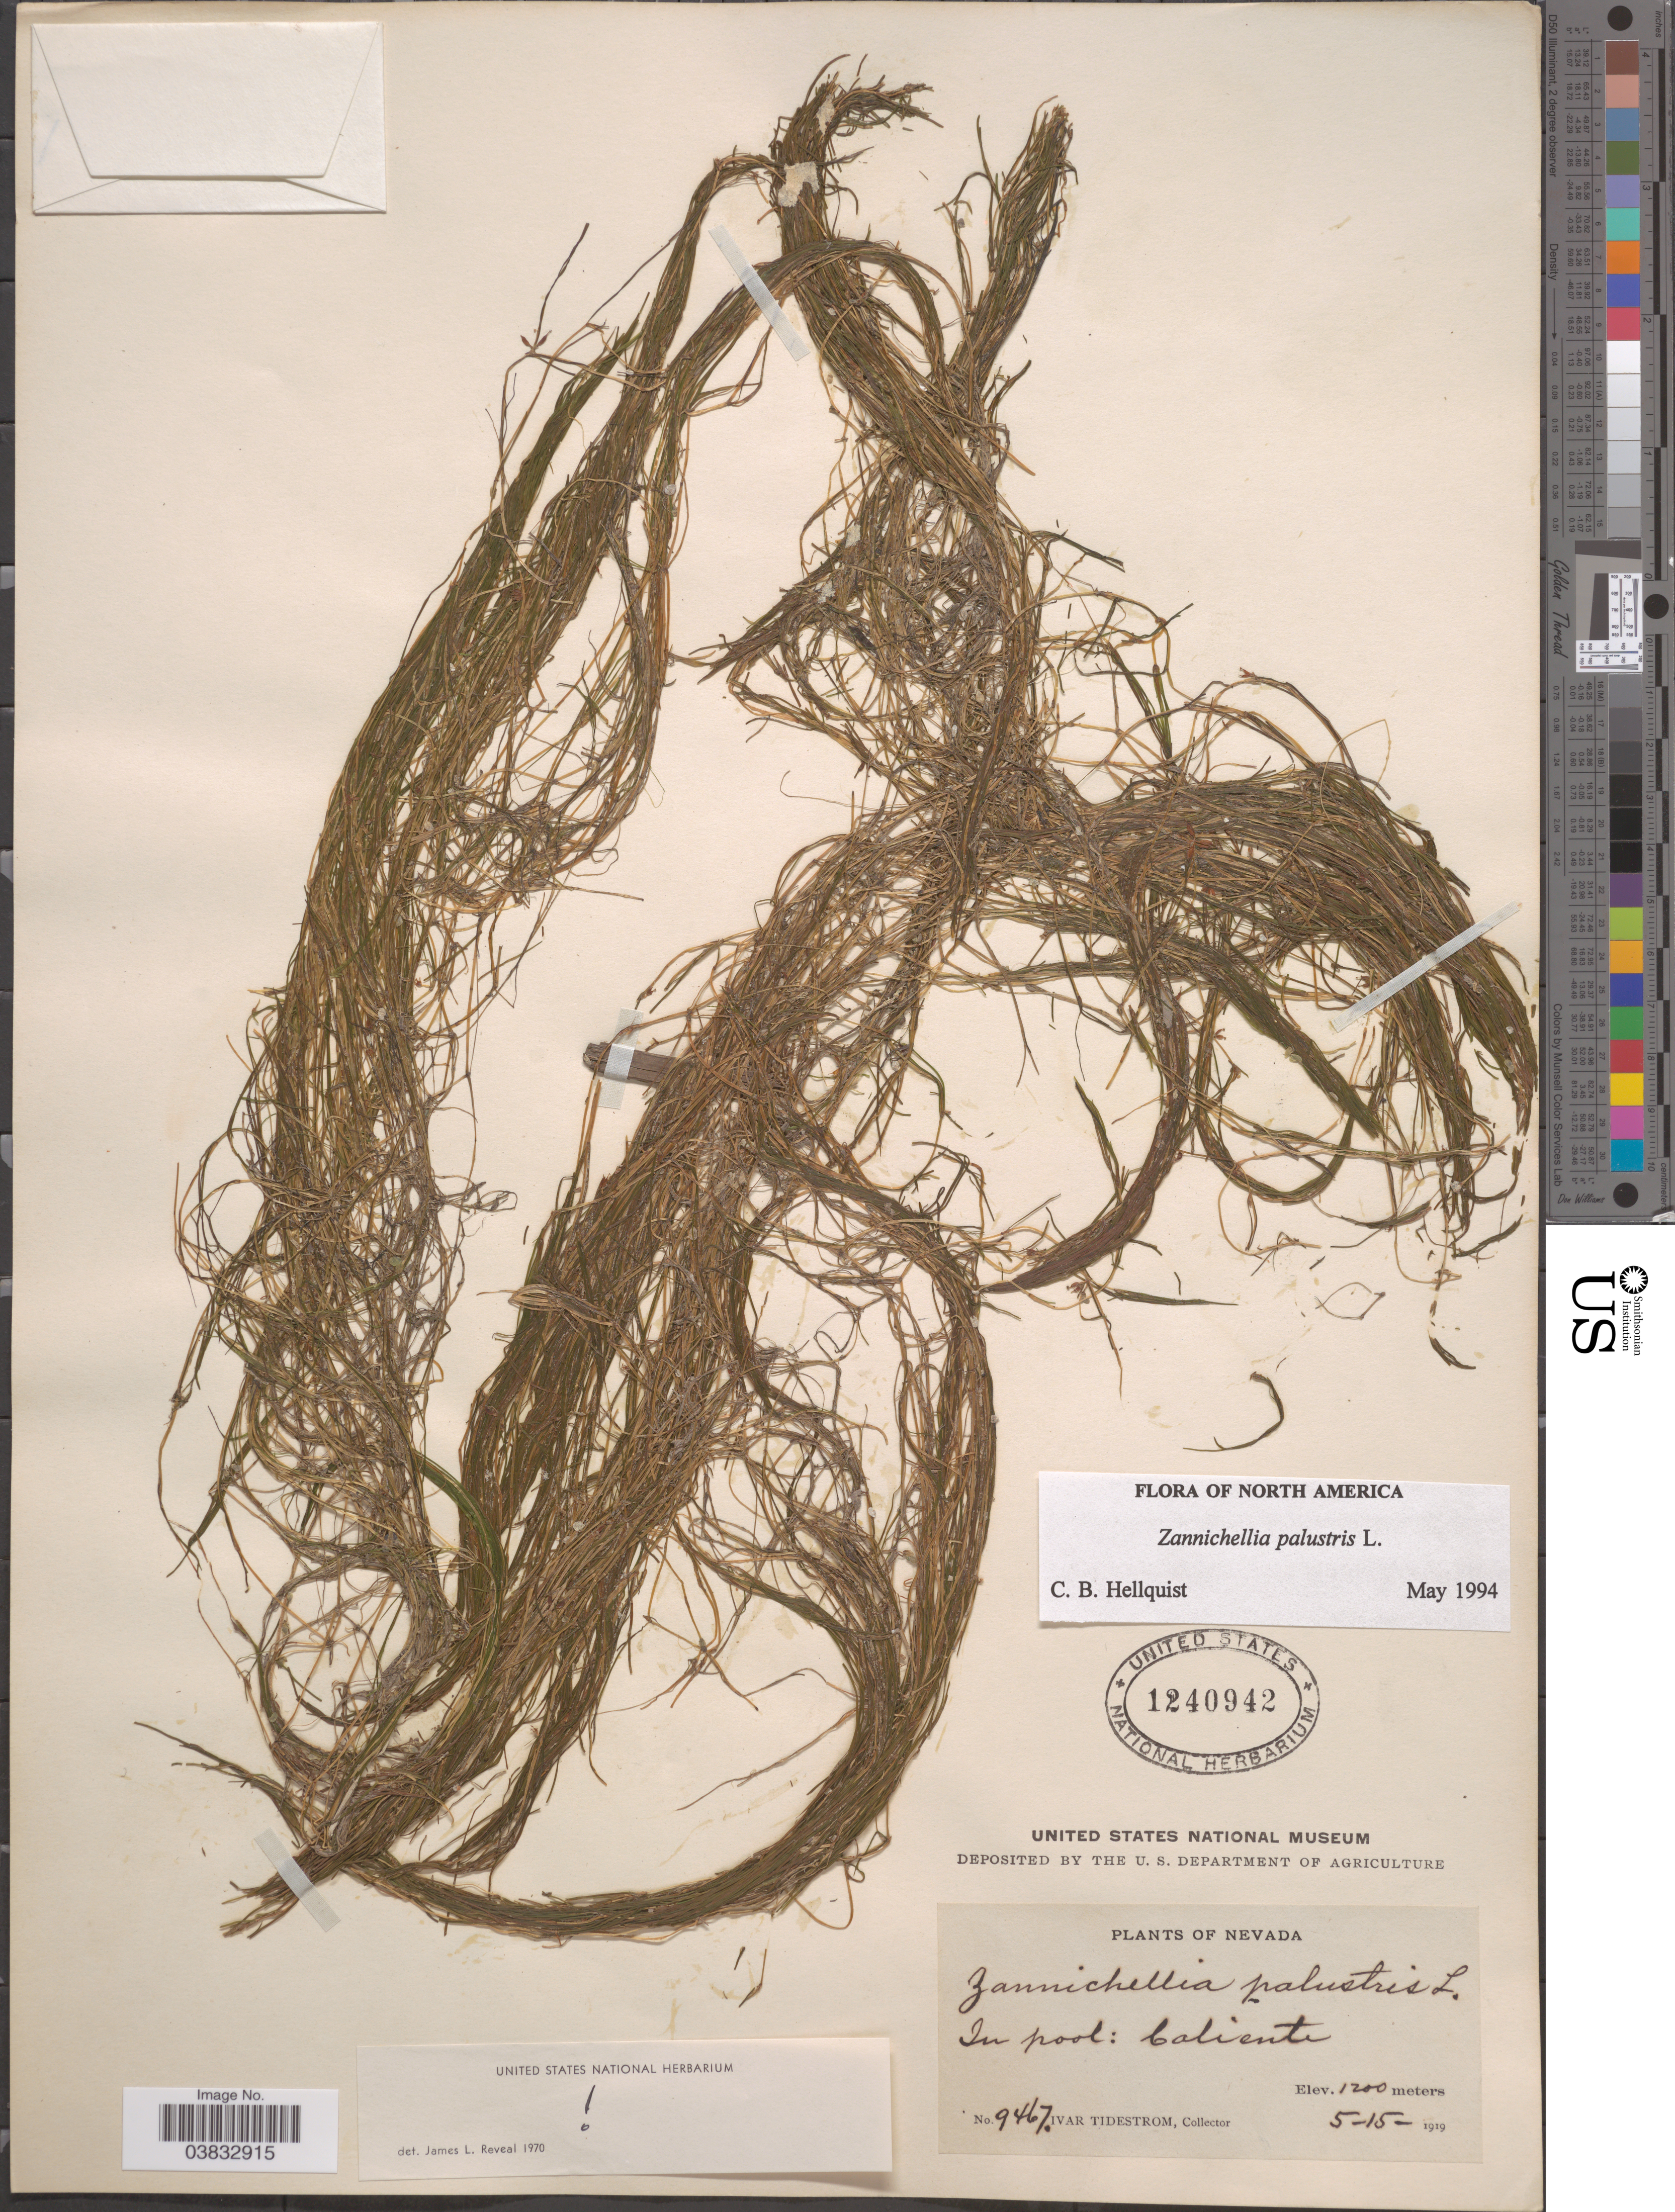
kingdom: Plantae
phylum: Tracheophyta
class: Liliopsida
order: Alismatales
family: Potamogetonaceae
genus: Zannichellia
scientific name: Zannichellia palustris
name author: L.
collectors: I. F. Tidestrom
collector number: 9467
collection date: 1919-05-15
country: United States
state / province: Nevada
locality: Caliente.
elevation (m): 1200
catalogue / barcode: US 1240942